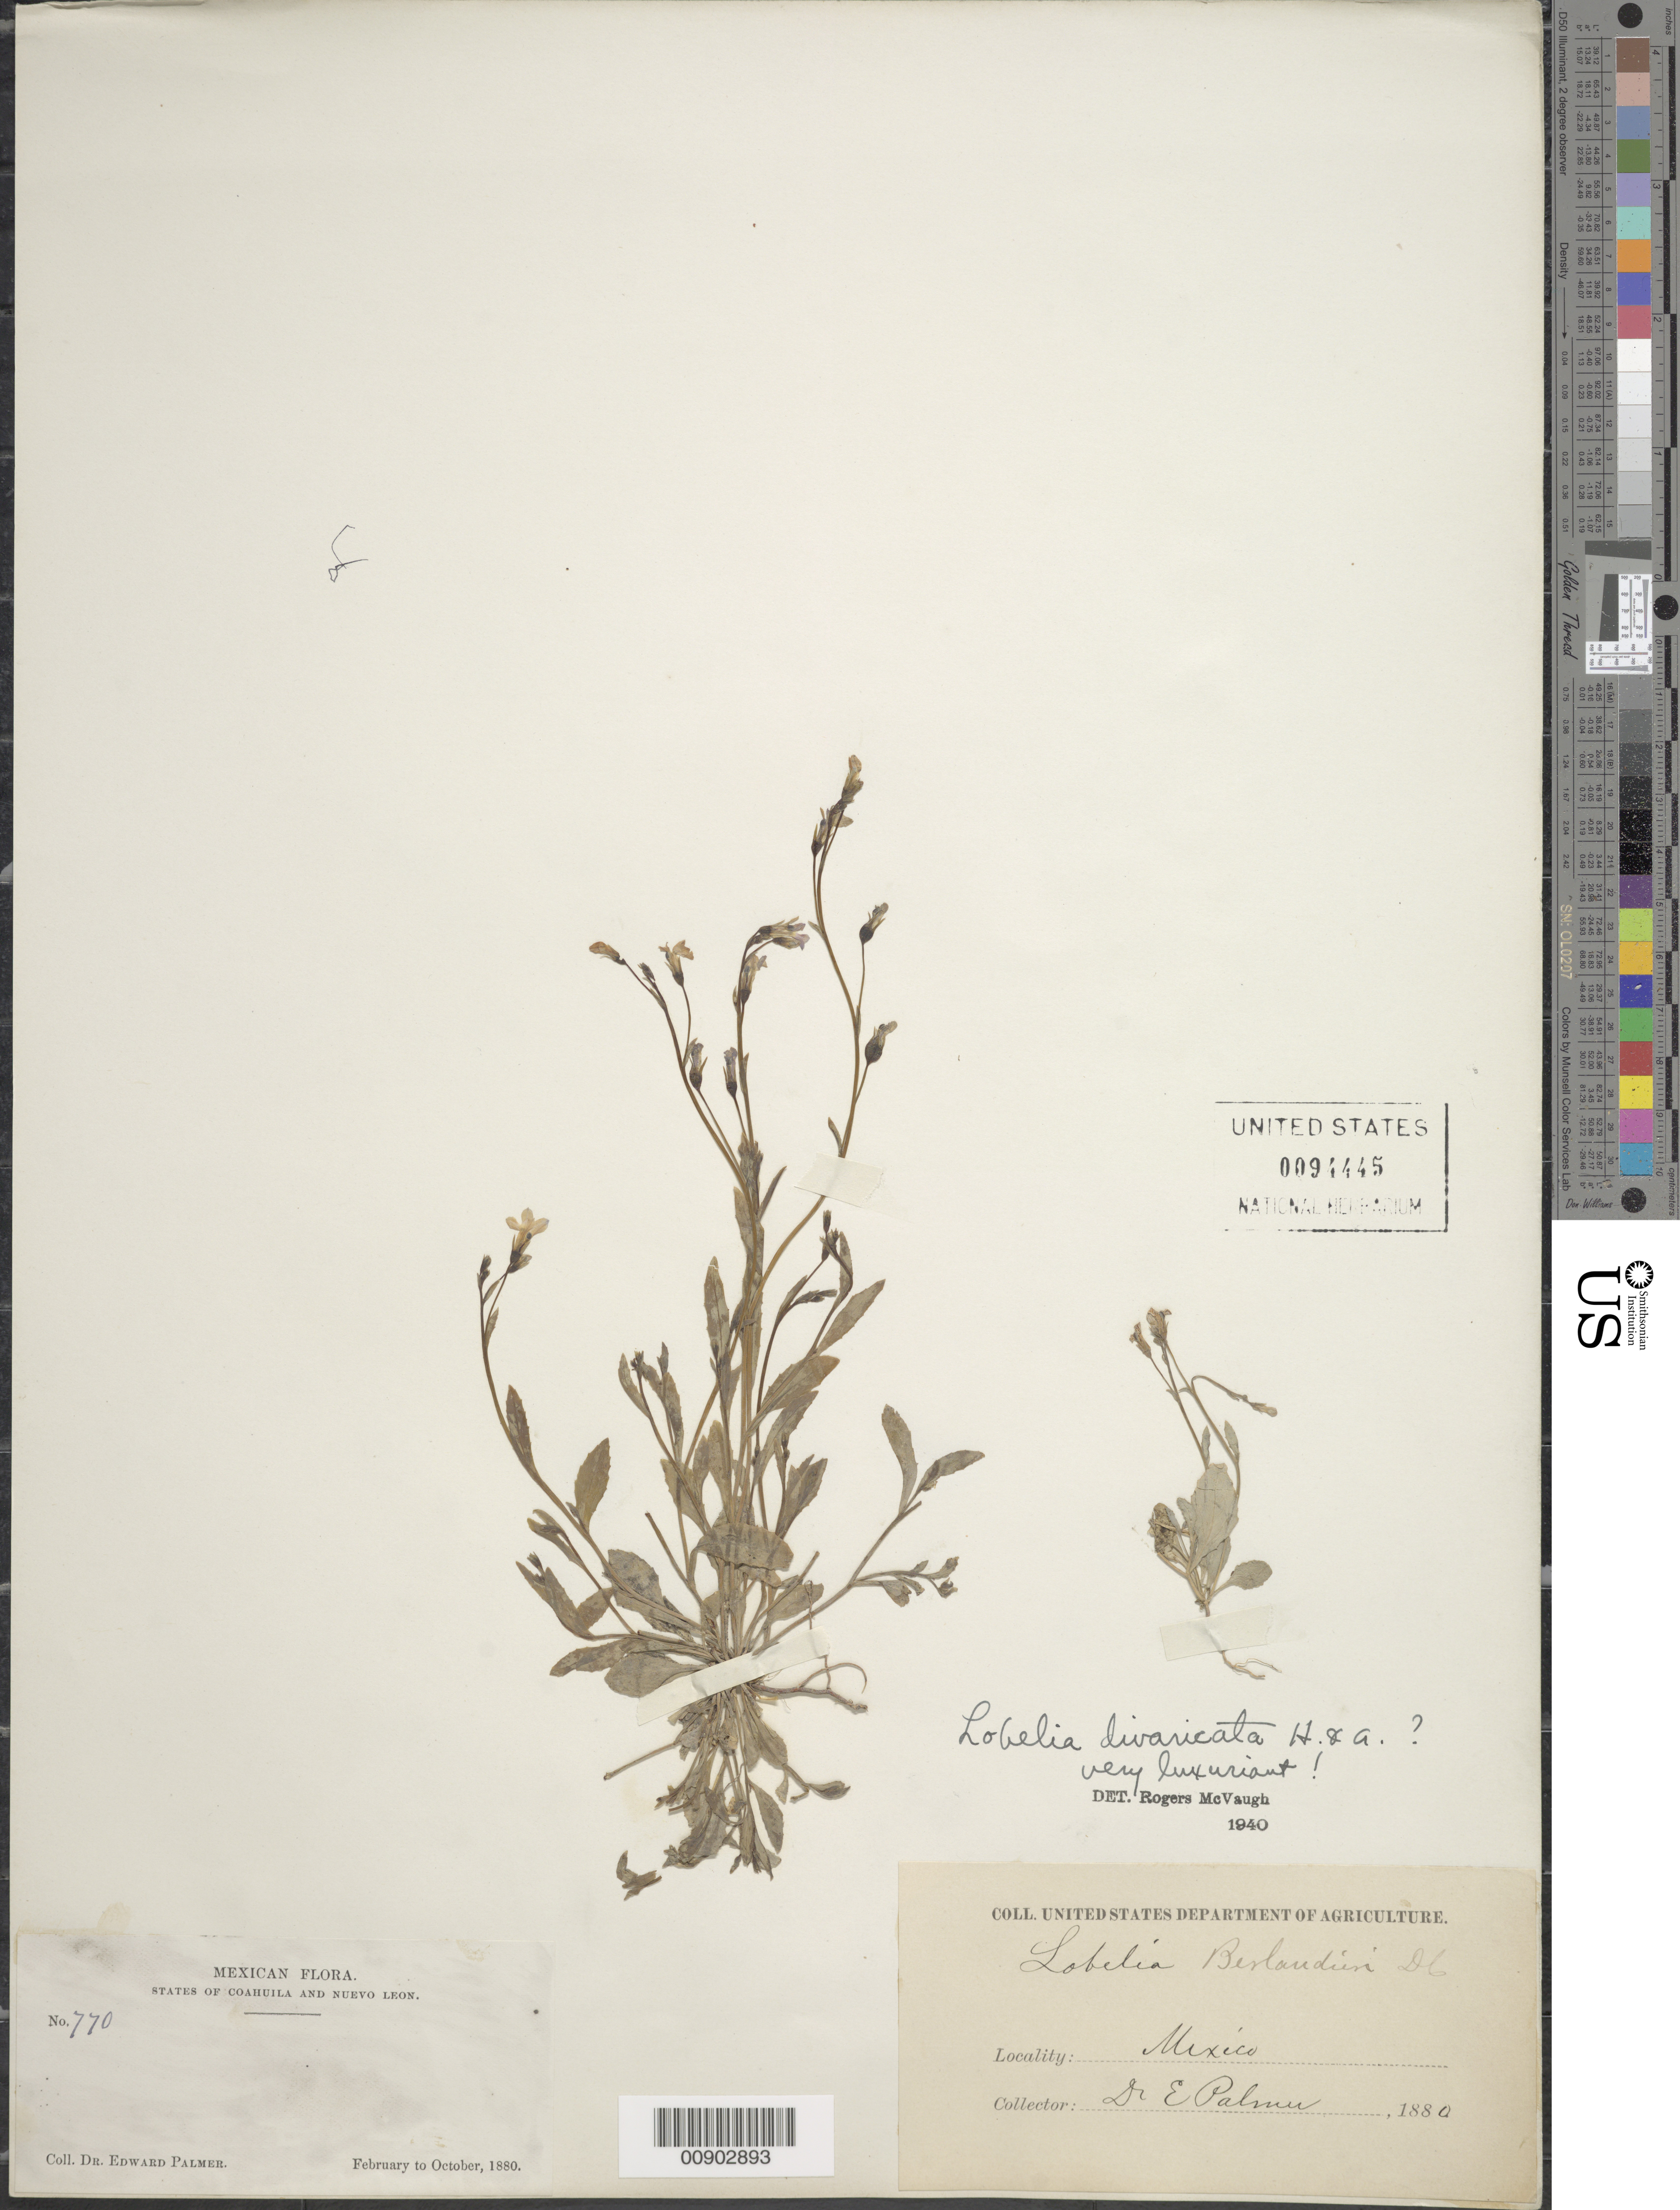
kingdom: Plantae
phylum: Tracheophyta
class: Magnoliopsida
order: Asterales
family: Campanulaceae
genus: Lobelia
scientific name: Lobelia divaricata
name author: Hook. & Arn.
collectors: E. Palmer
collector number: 770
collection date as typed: Feb 1880 to -- Oct 1880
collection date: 1880-02/1880-10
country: Mexico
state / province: Coahuila / Nuevo León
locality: States of Coahuila and Nuevo León.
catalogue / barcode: US 94445